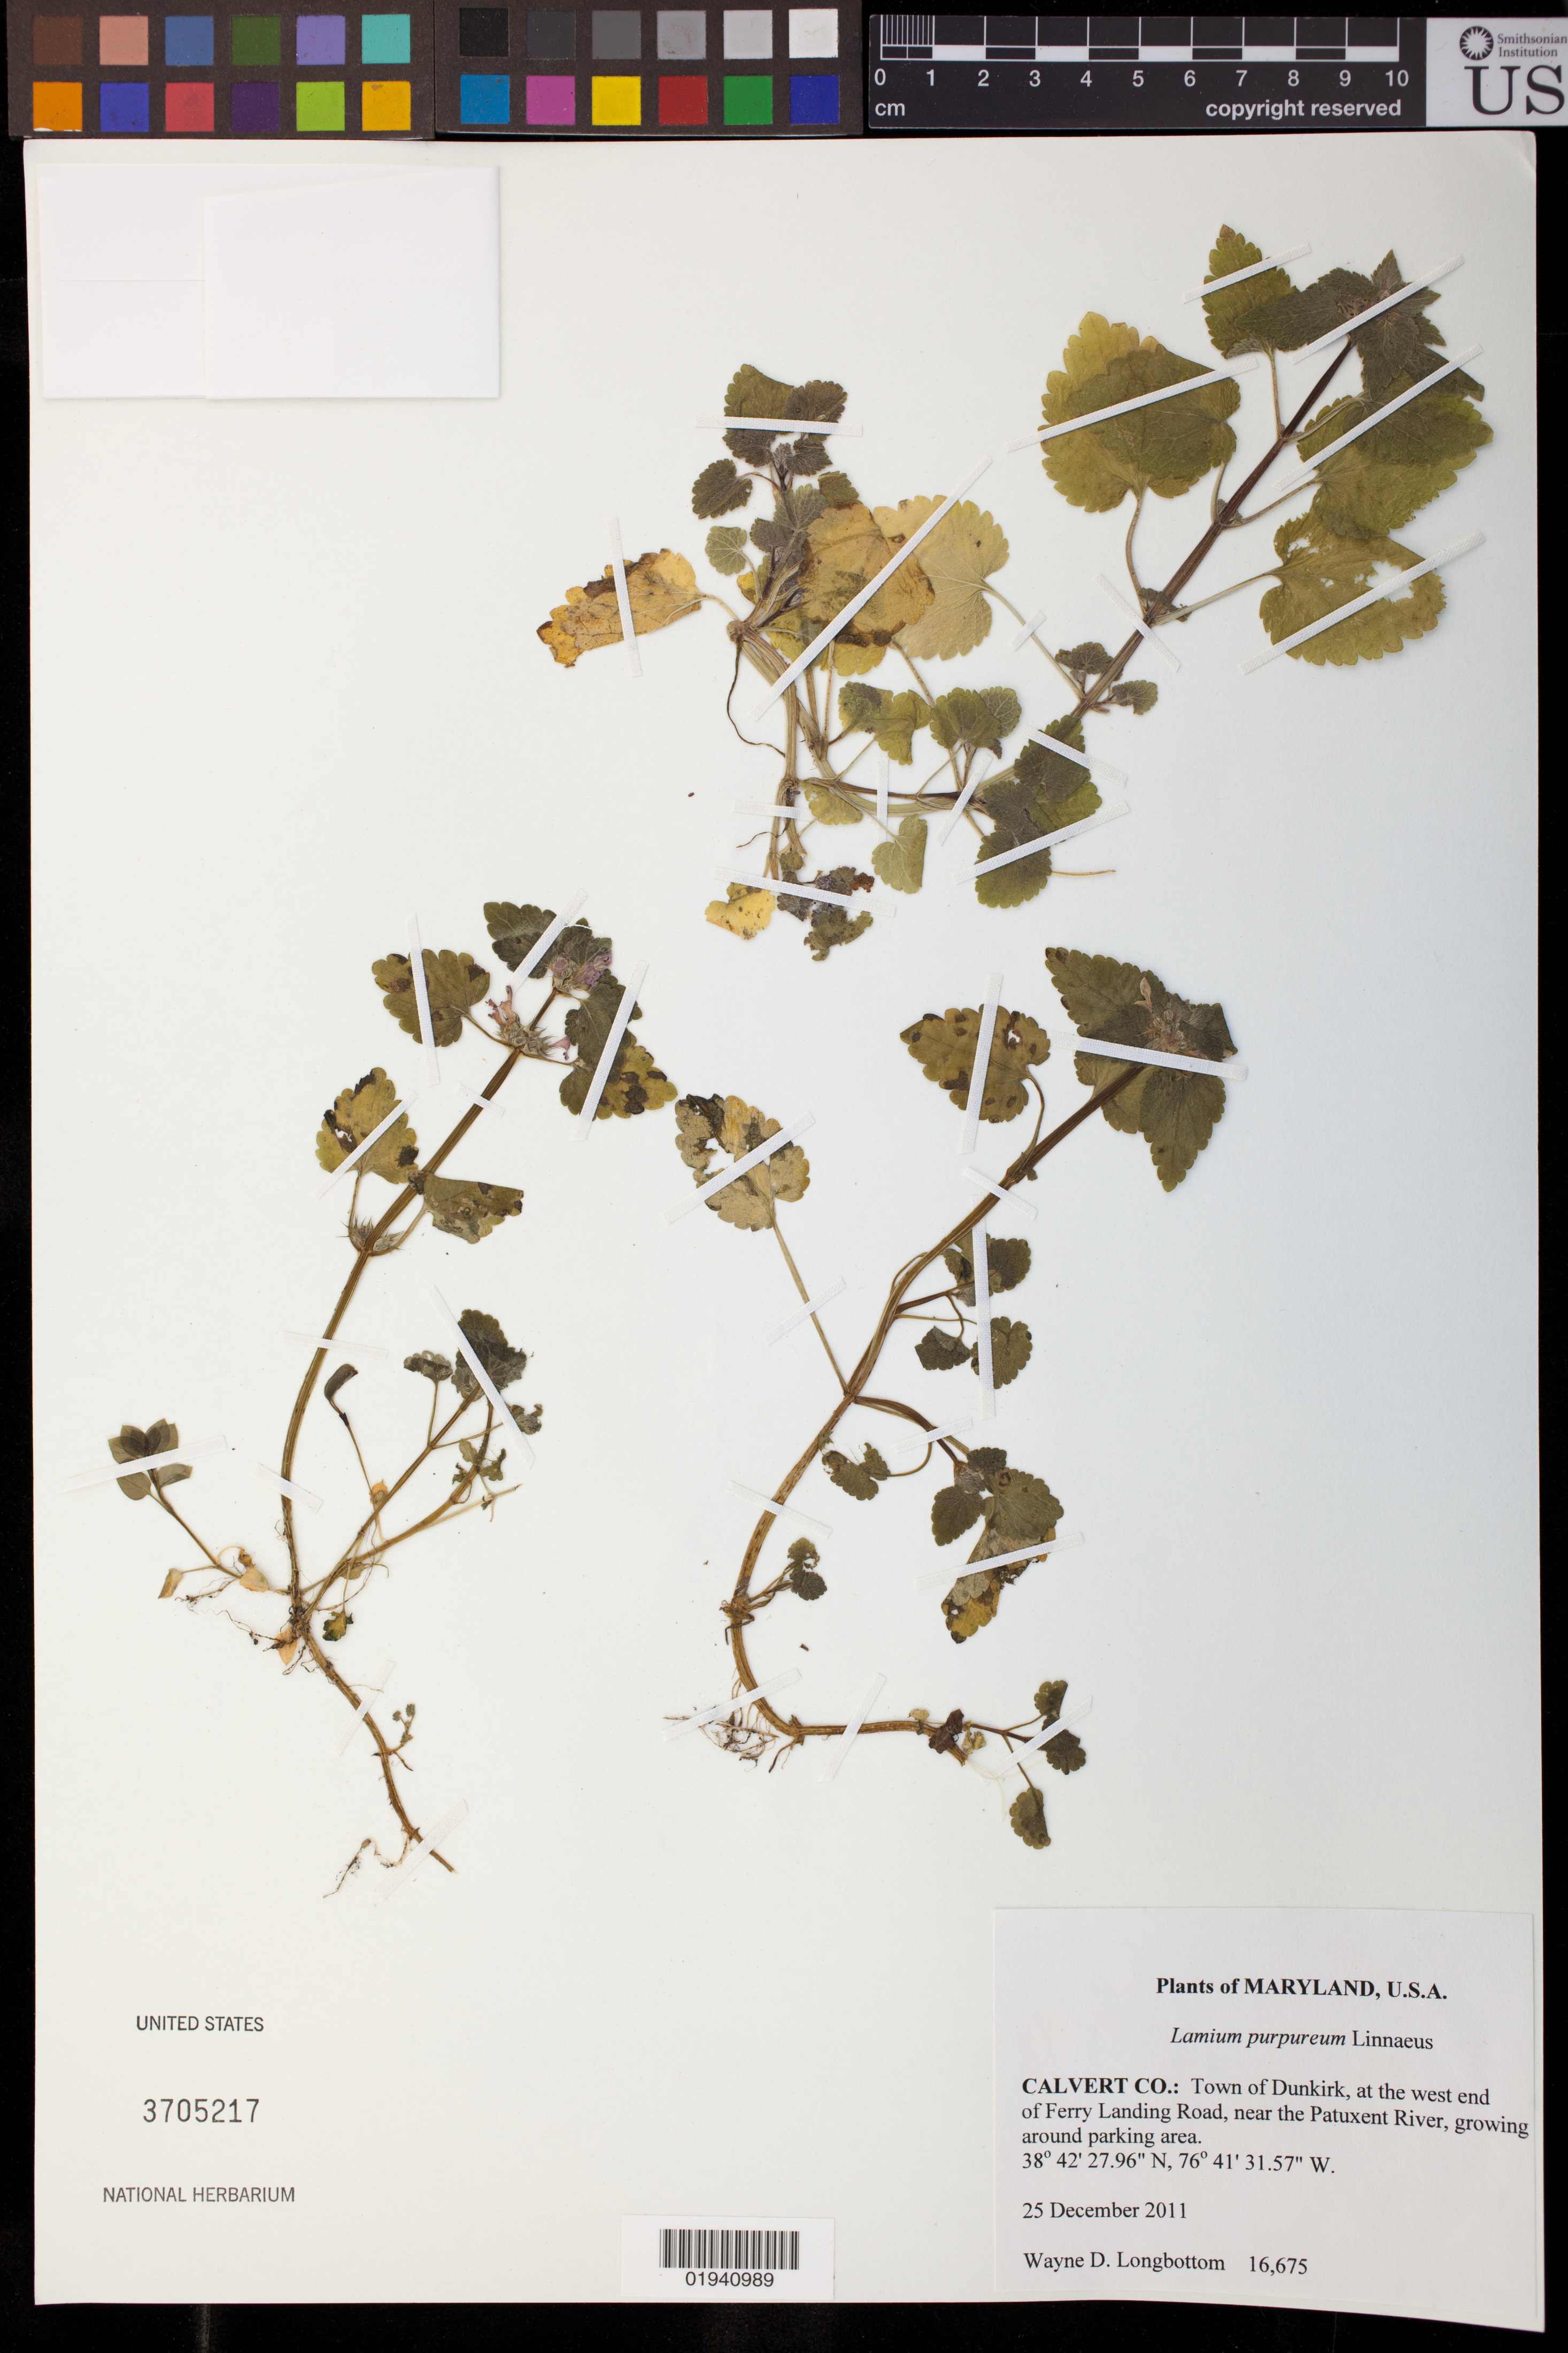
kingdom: Plantae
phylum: Tracheophyta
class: Magnoliopsida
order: Lamiales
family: Lamiaceae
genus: Lamium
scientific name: Lamium purpureum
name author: L.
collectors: W. D. Longbottom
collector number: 16675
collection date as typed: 25 December 2011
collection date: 2011-12-25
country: United States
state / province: Maryland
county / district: Calvert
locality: Town of Dunkirk, at the west end of Ferry Landing Road, near the Patuxent River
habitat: growing around parking area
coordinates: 38 42 10.90 N, 76 41 34.00 W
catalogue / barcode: US 3705217